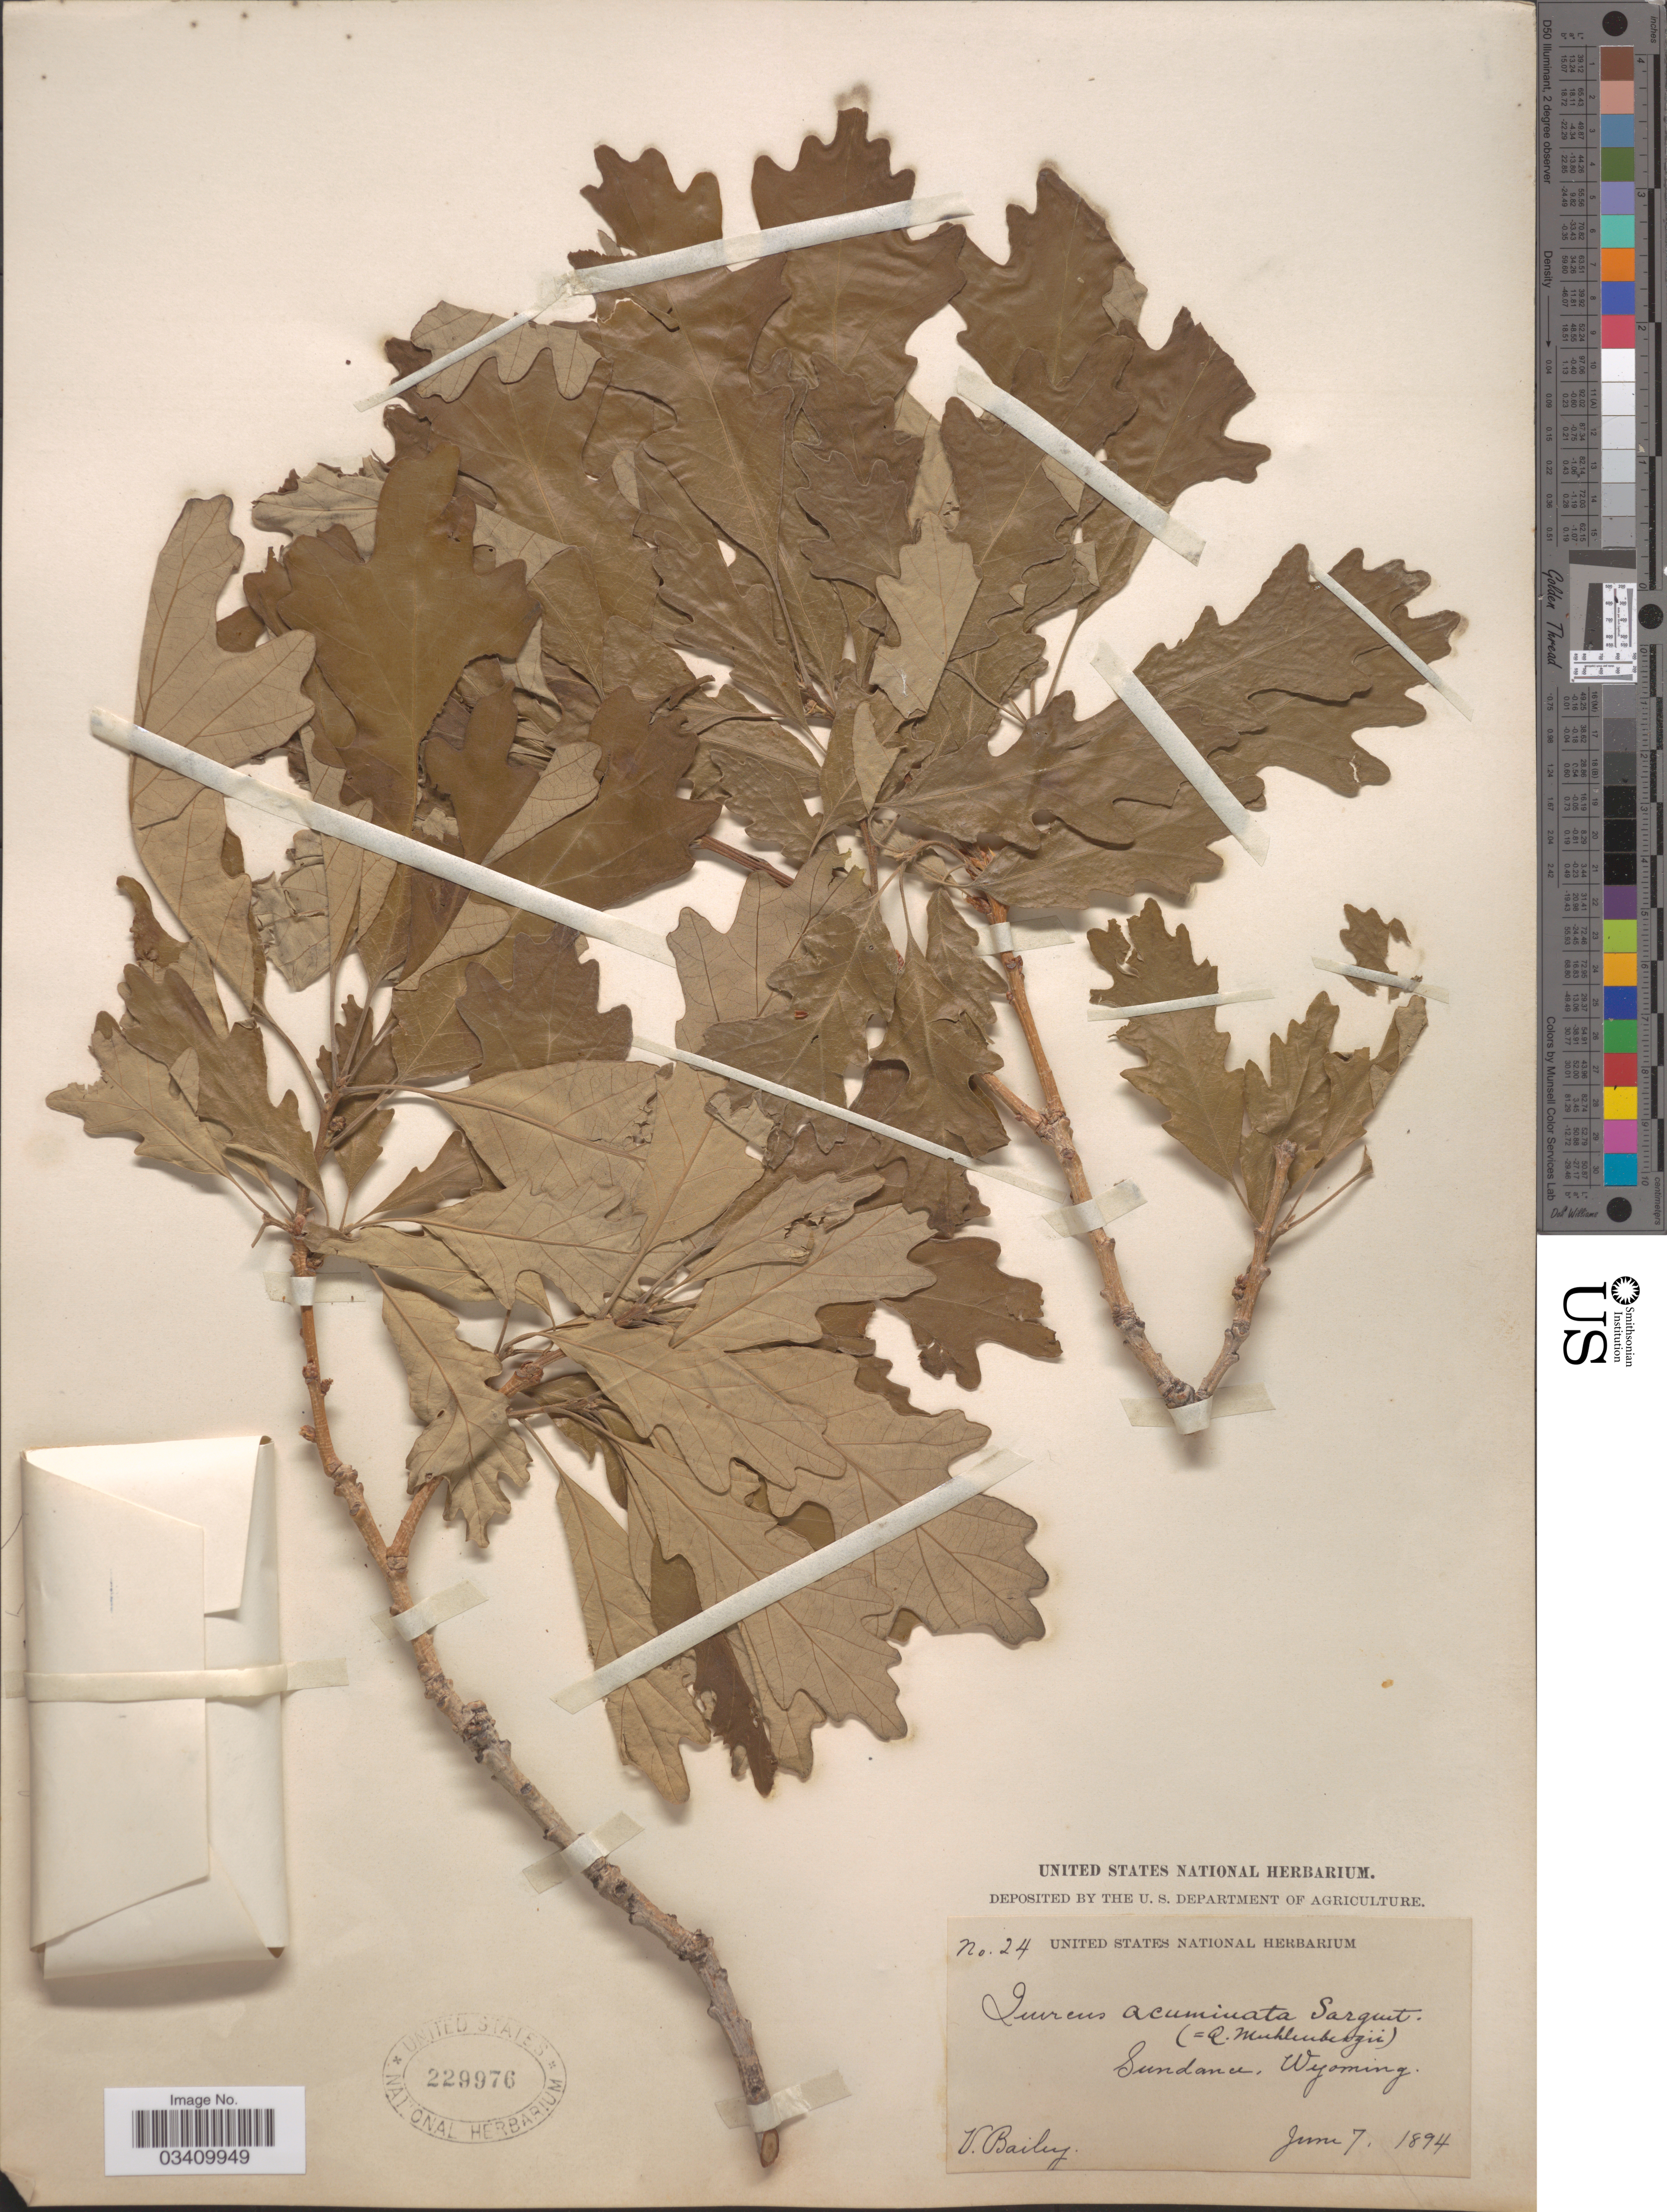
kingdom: Plantae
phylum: Tracheophyta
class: Magnoliopsida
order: Fagales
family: Fagaceae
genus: Quercus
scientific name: Quercus sp.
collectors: V. L. Bailey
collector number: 24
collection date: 1894-06-07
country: United States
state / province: Wyoming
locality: Sundance.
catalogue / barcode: US 229976